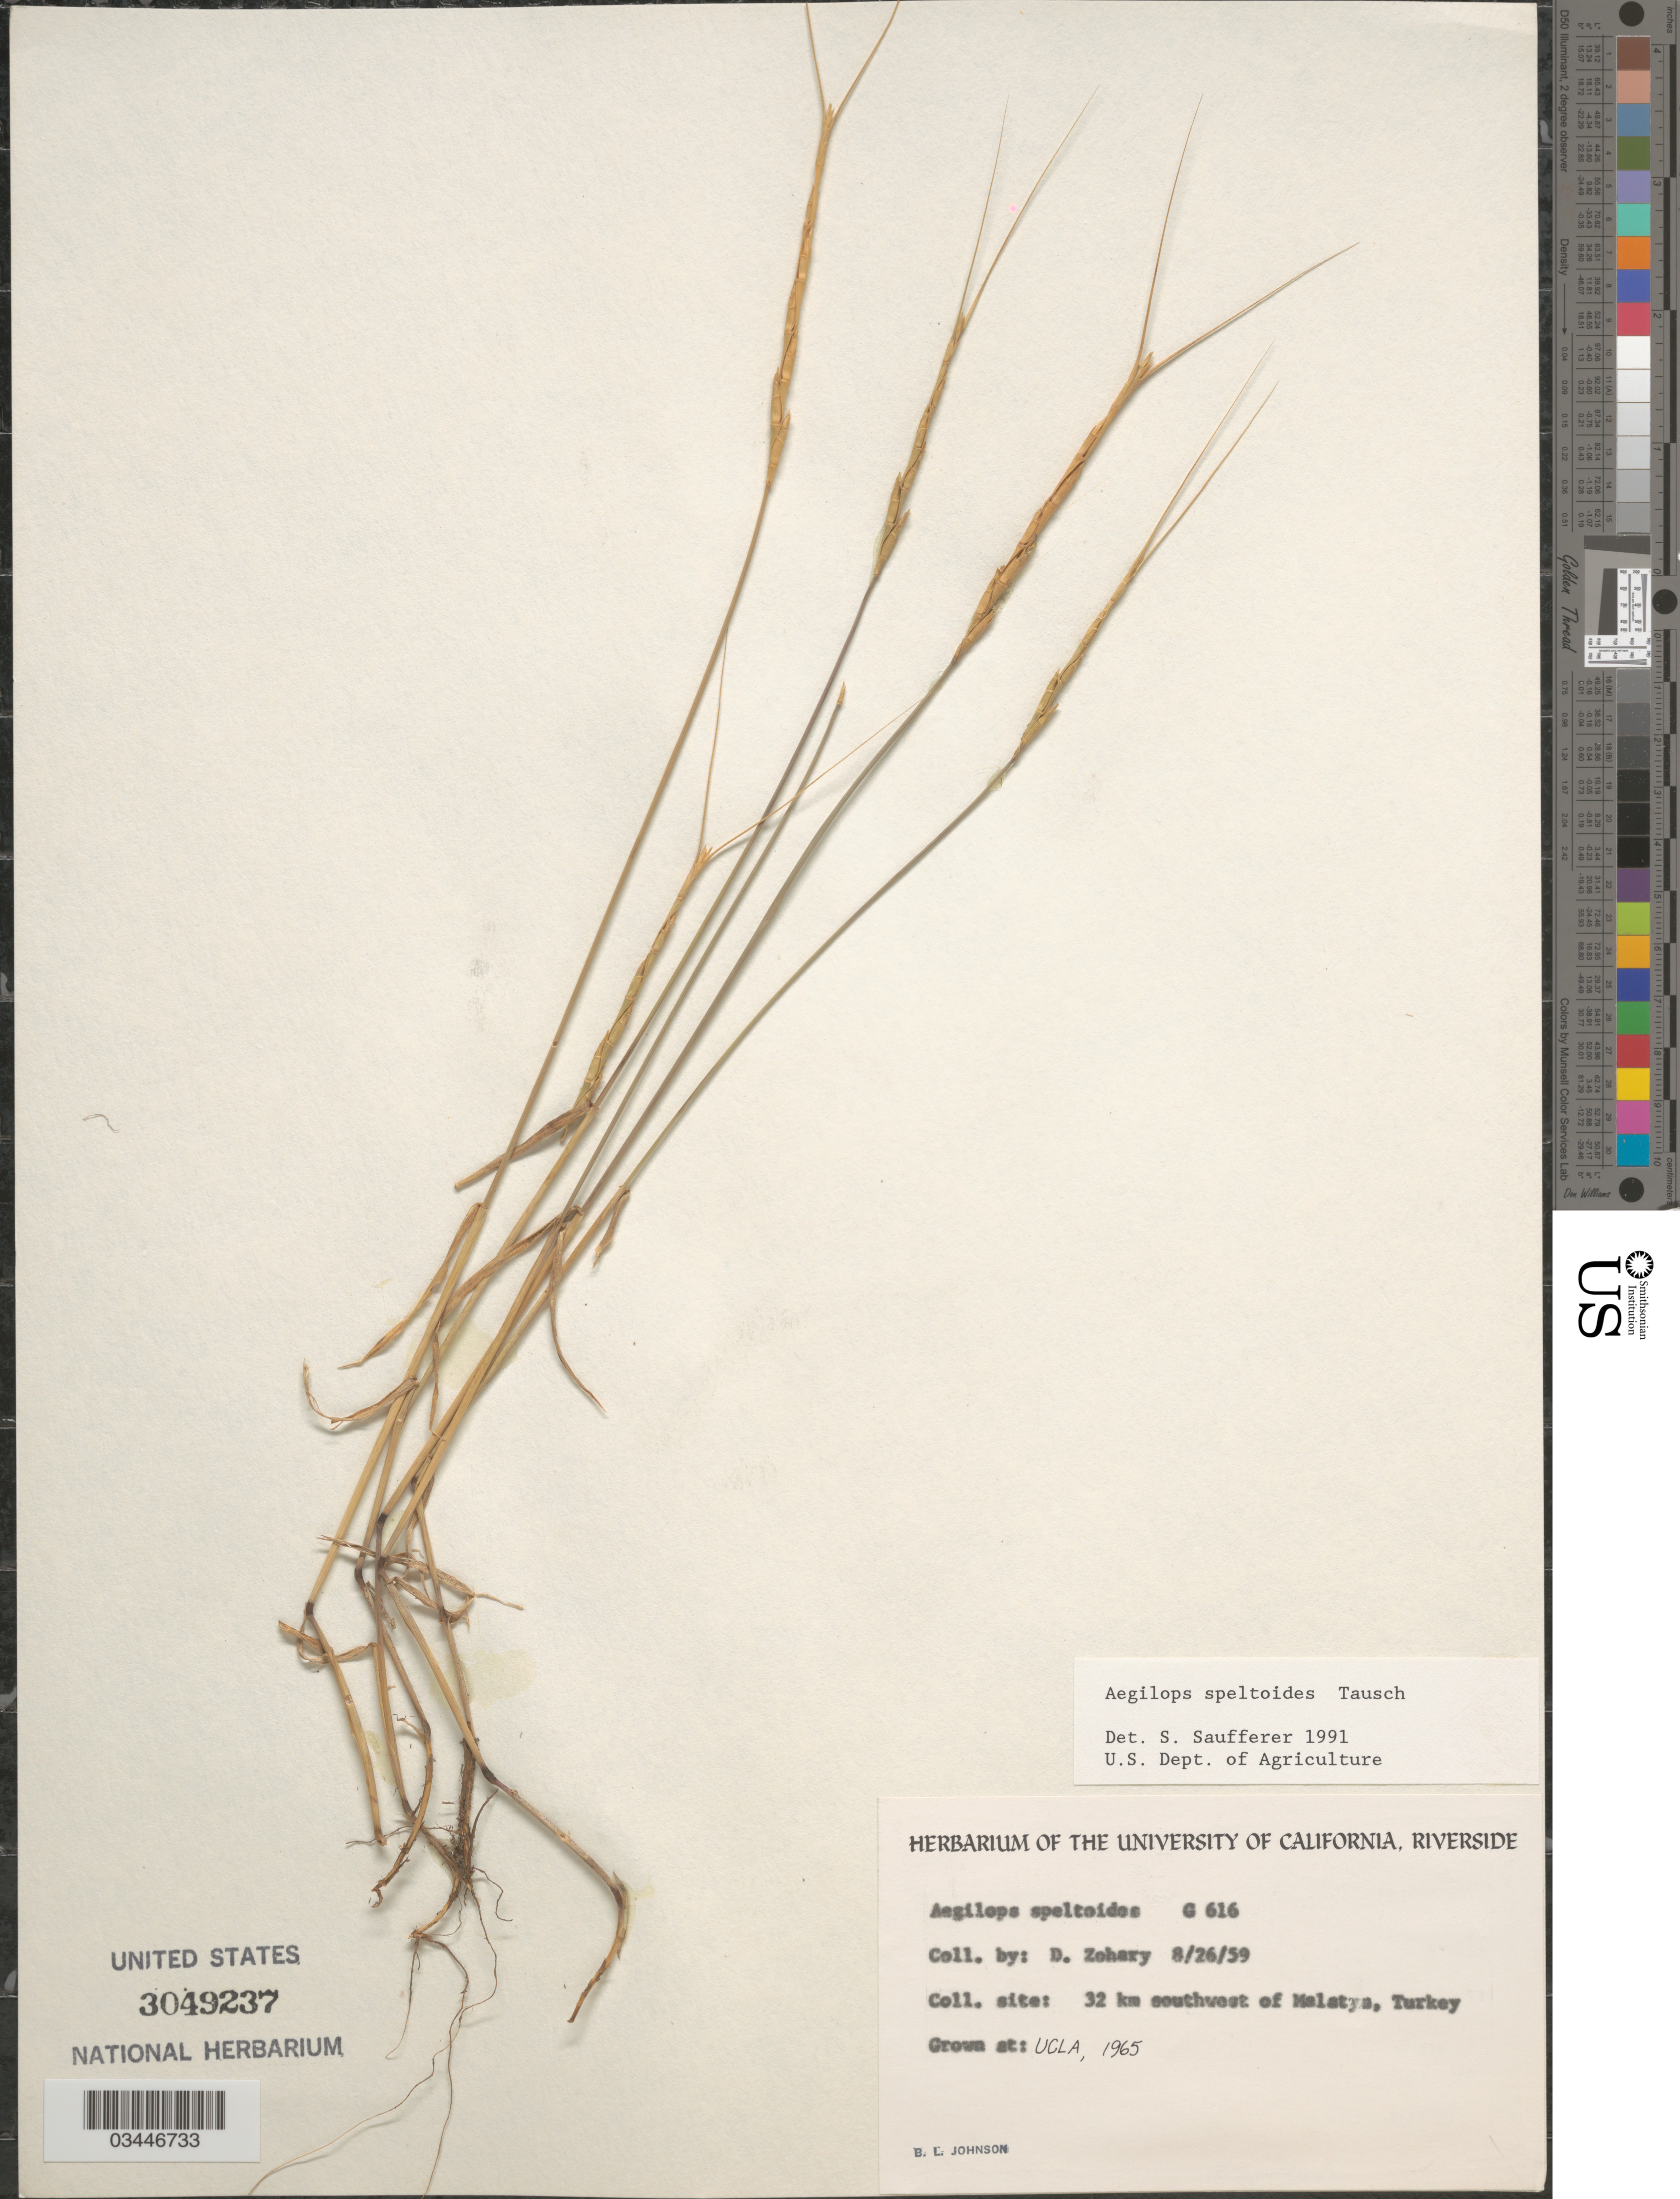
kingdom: Plantae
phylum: Tracheophyta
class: Liliopsida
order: Poales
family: Poaceae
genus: Aegilops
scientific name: Aegilops speltoides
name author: Tausch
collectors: B. Johnson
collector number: G616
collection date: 1965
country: United States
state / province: California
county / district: Los Angeles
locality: UCLA.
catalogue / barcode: US 3049237